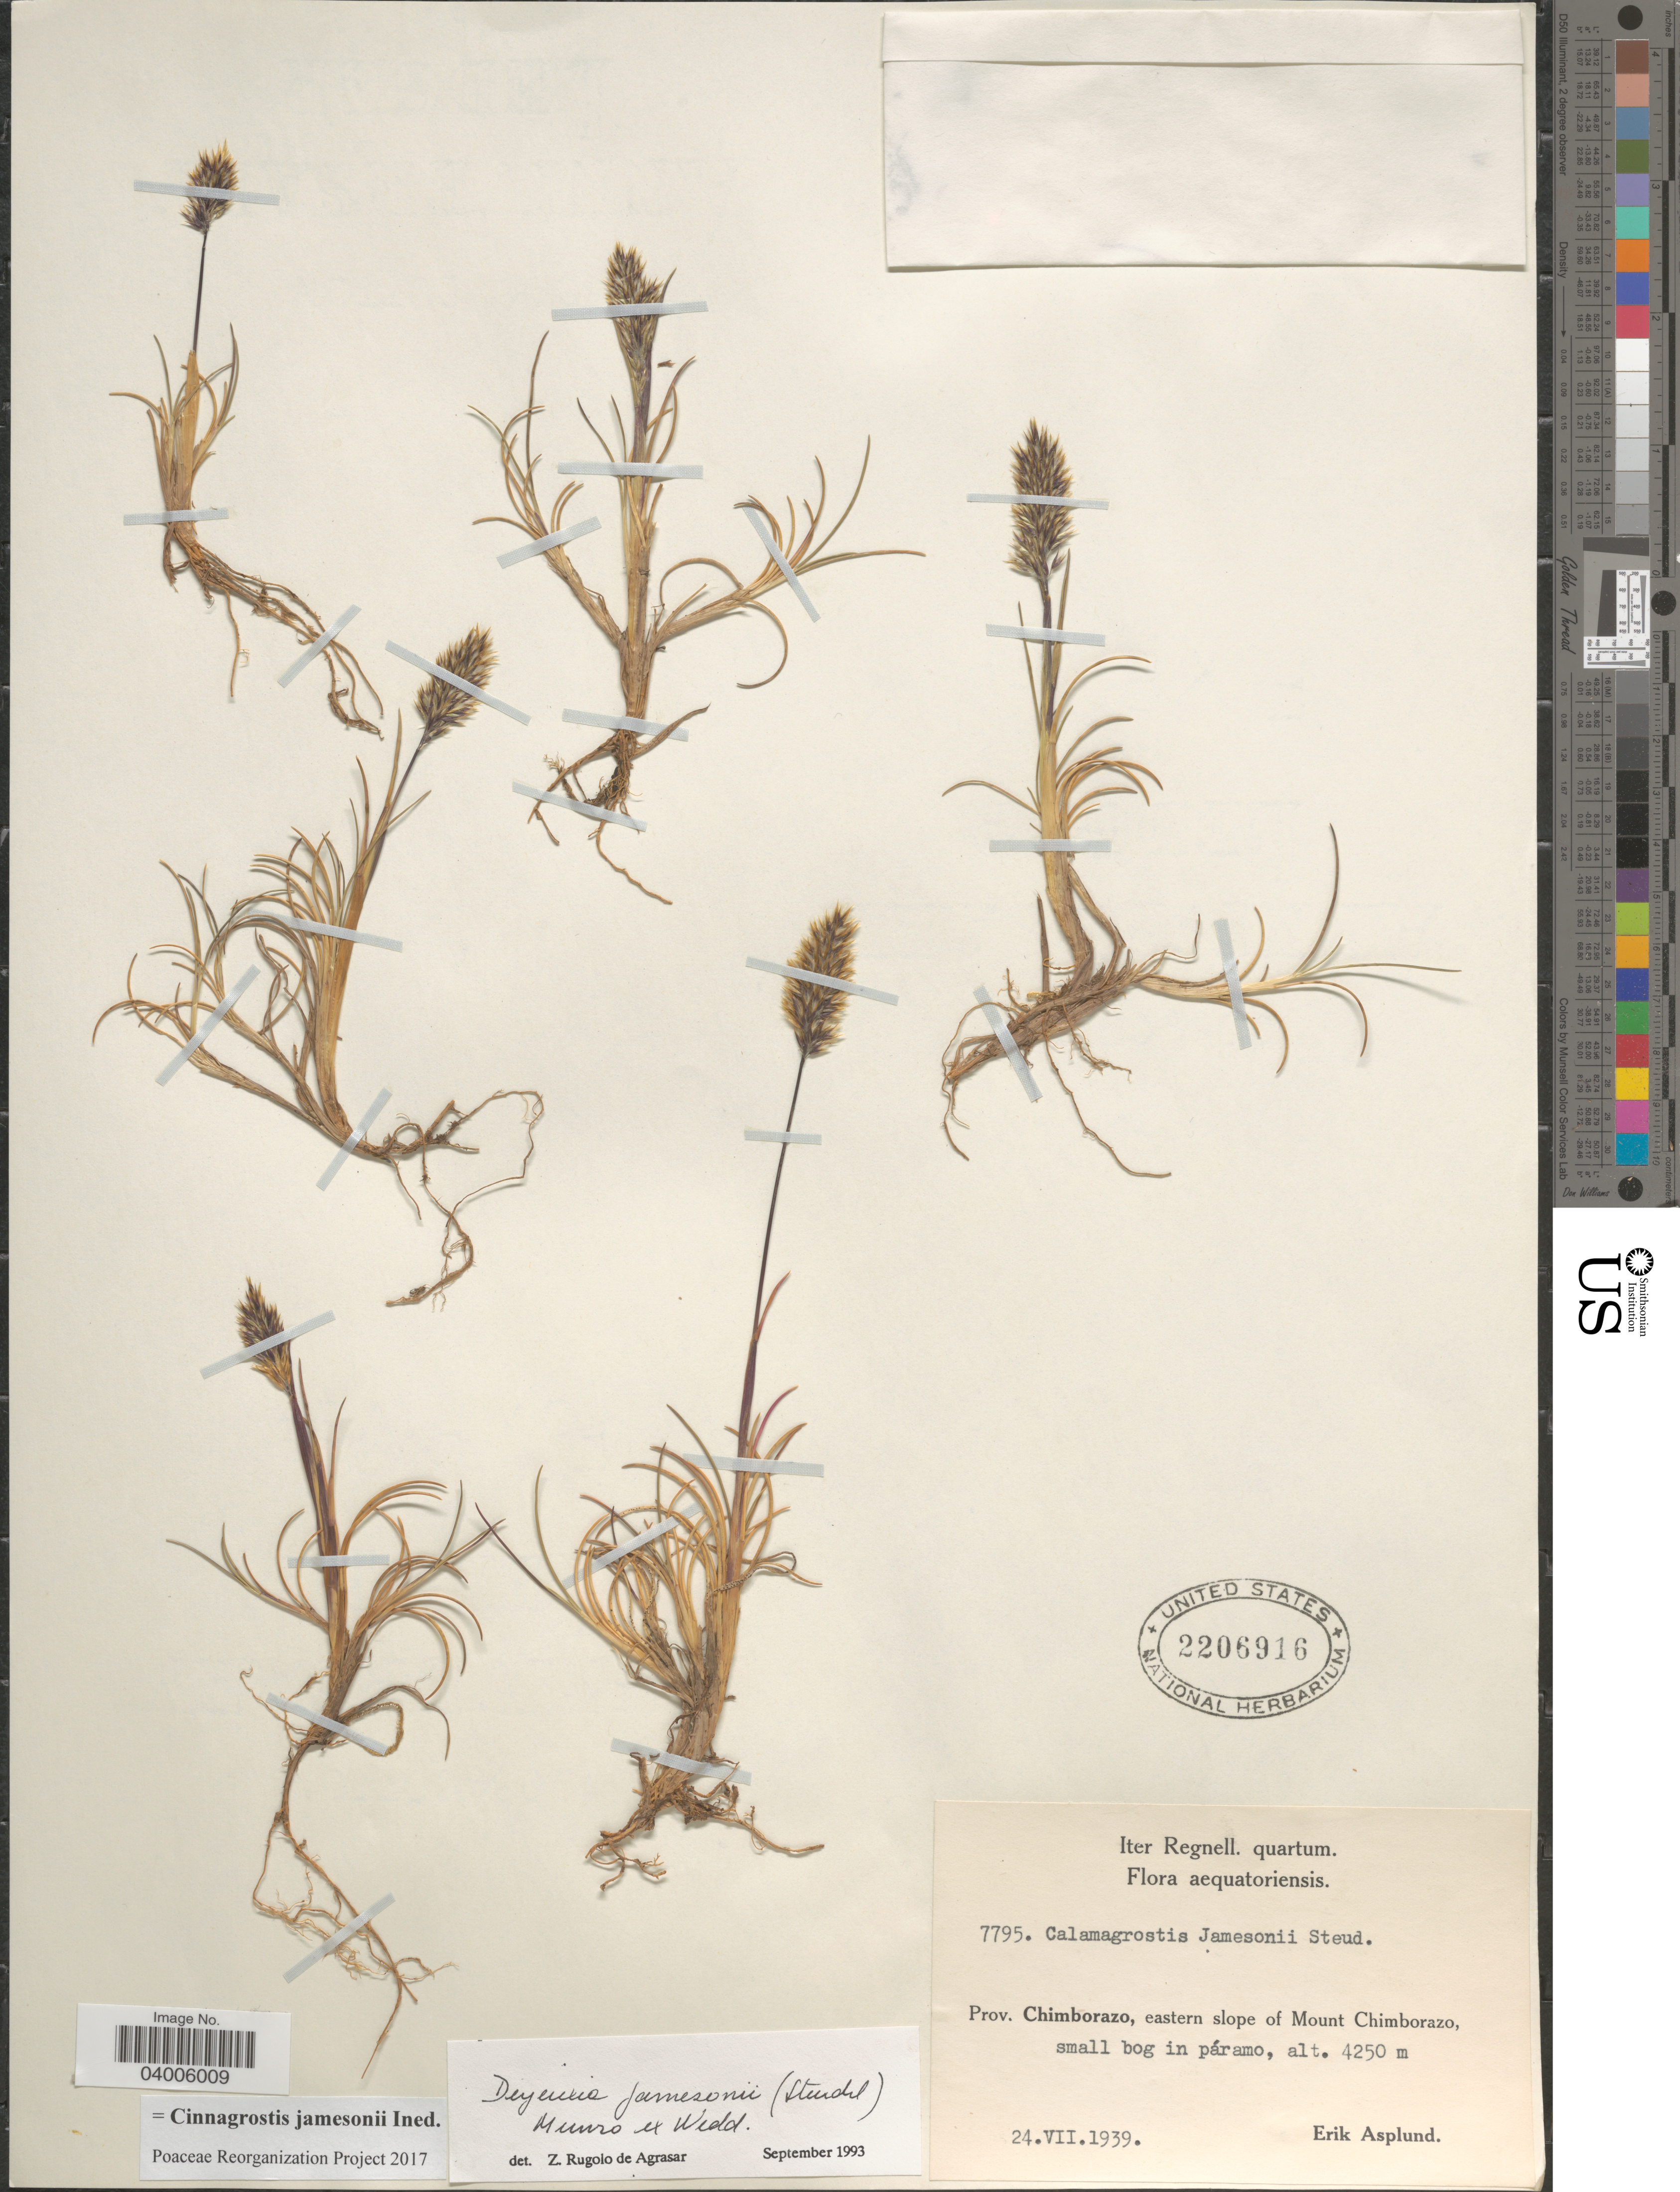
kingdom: Plantae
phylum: Tracheophyta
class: Liliopsida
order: Poales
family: Poaceae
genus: Cinnagrostis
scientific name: Cinnagrostis jamesonii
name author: (Steud.) P.M. Peterson et al.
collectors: E. Asplund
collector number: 7795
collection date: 1939-07-24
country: Ecuador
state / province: Chimborazo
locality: Eastern slope of Mount Chimborazo, small bog in páramo.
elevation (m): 4250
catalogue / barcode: US 2206916